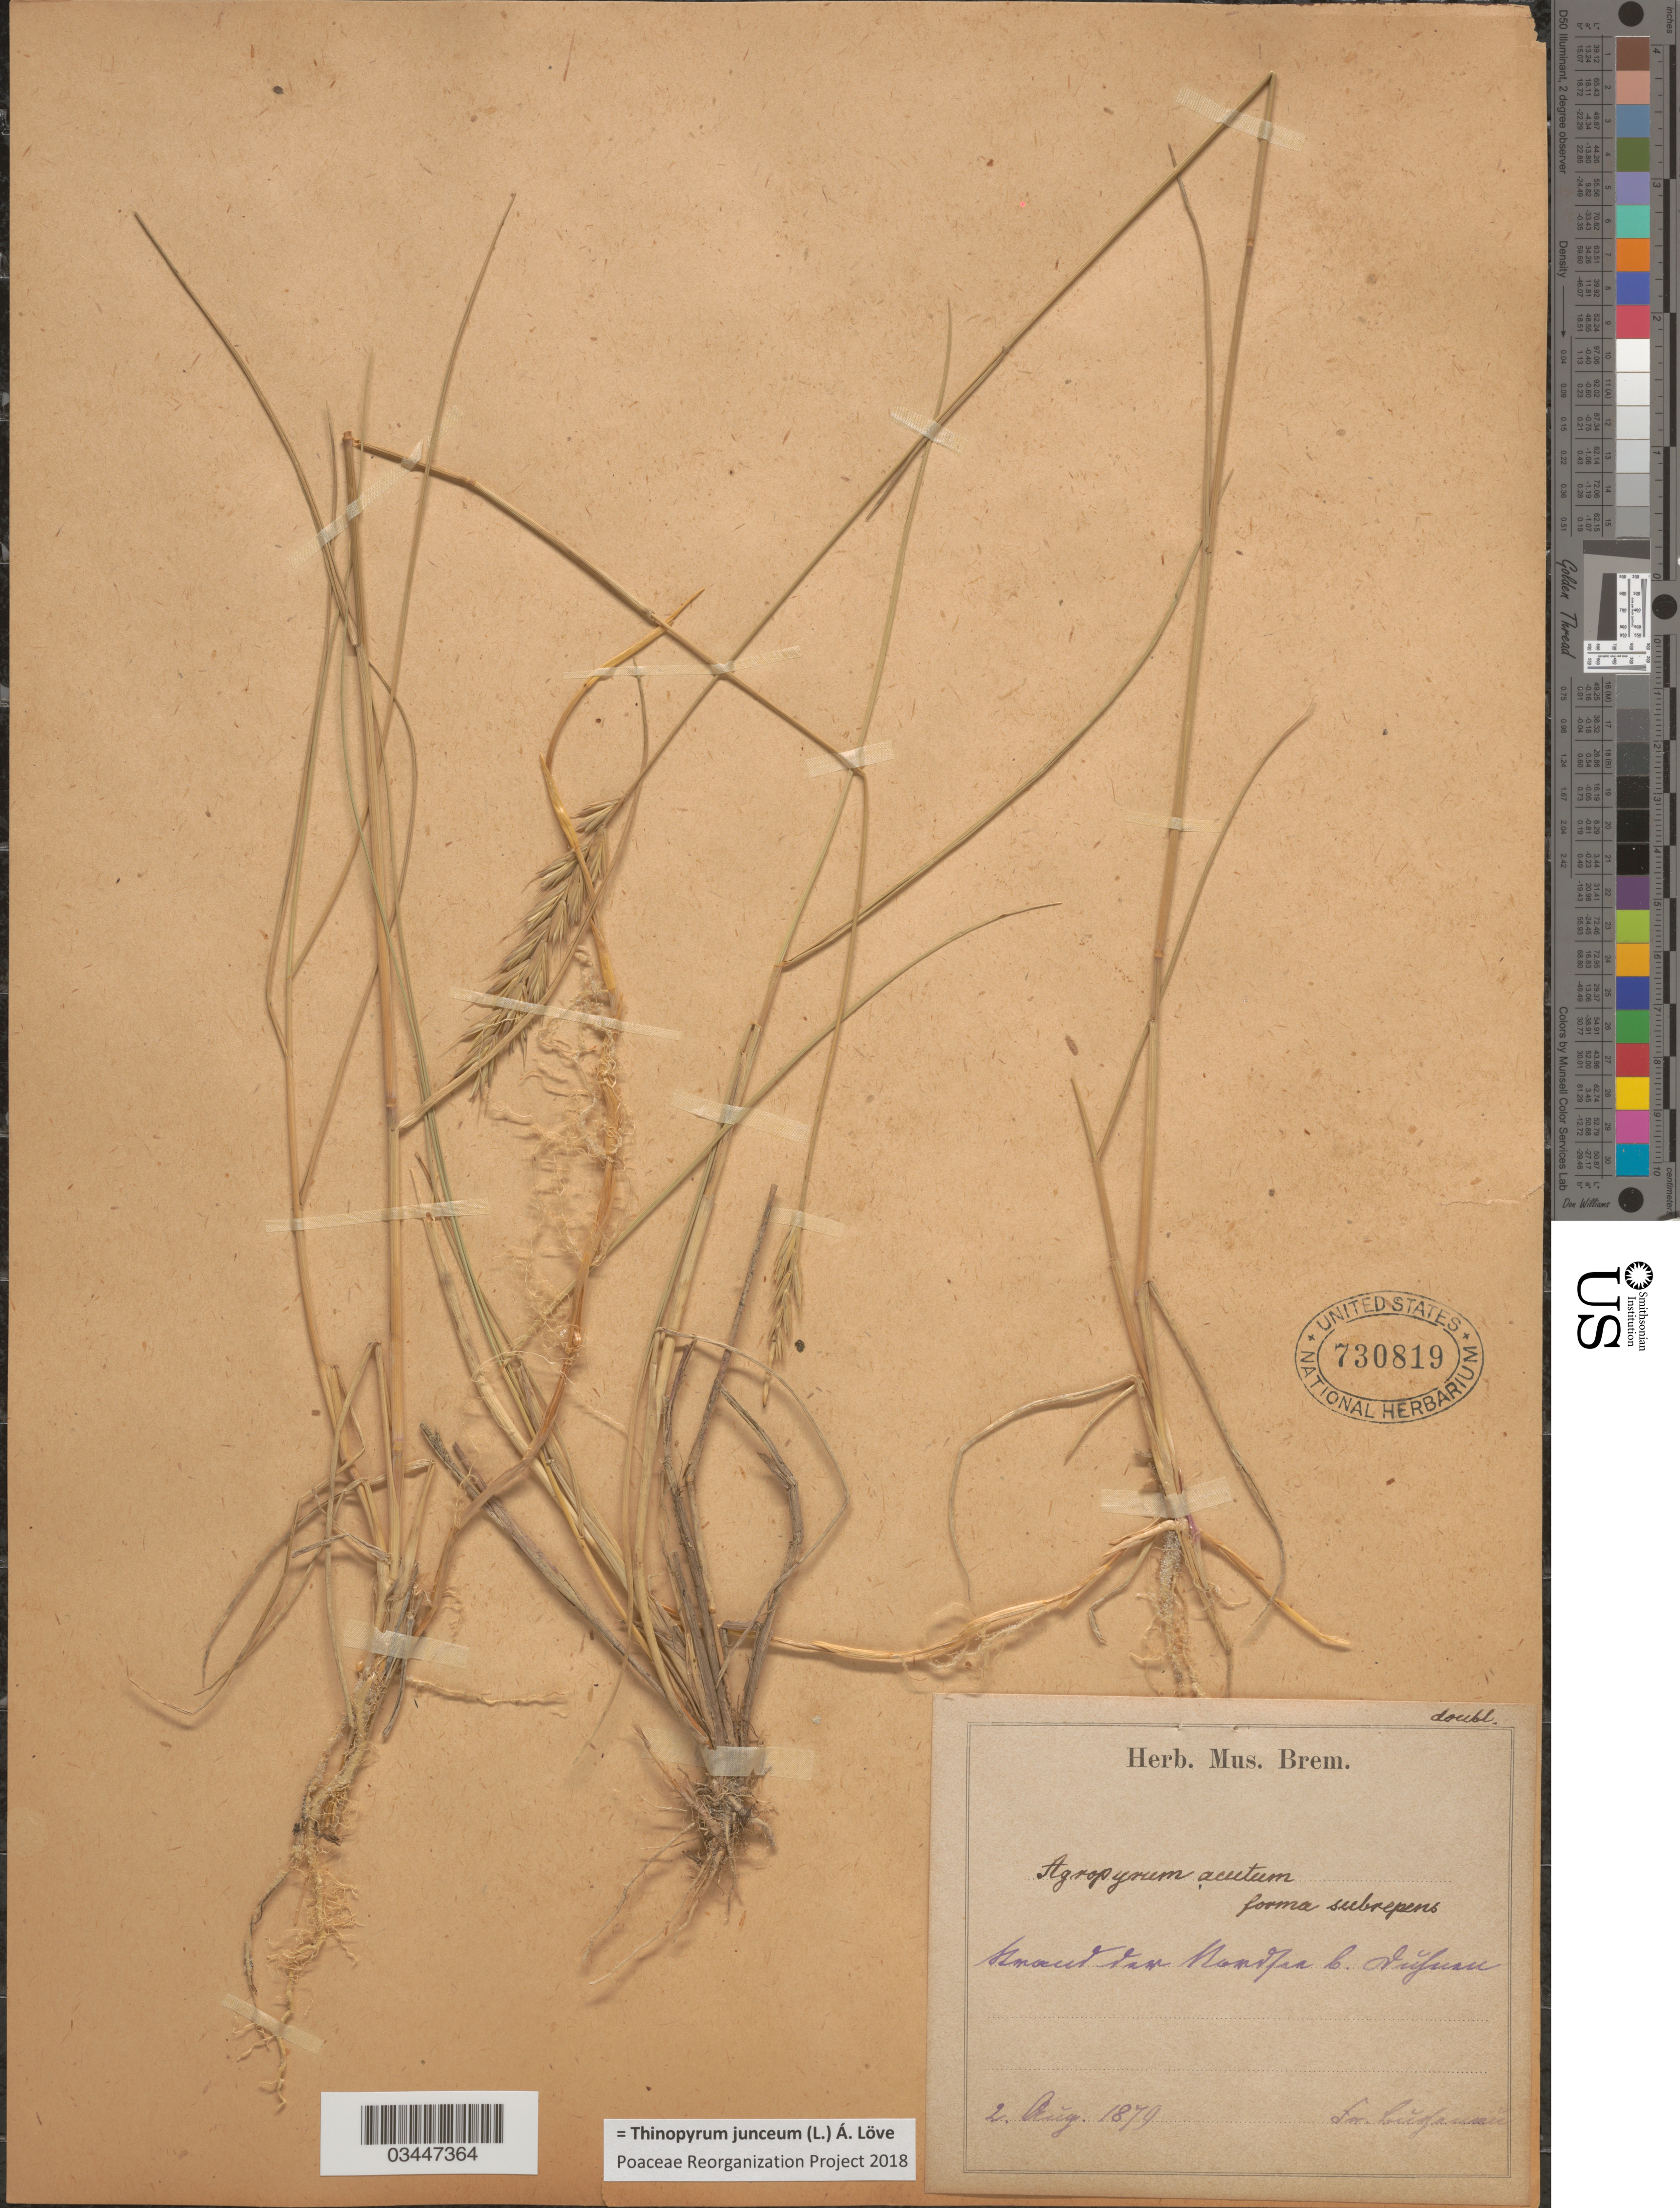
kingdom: Plantae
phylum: Tracheophyta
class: Liliopsida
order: Poales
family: Poaceae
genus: Thinopyrum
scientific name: Thinopyrum junceum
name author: (L.) Á. Löve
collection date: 1879-08-02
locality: [illegible text].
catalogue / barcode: US 730819